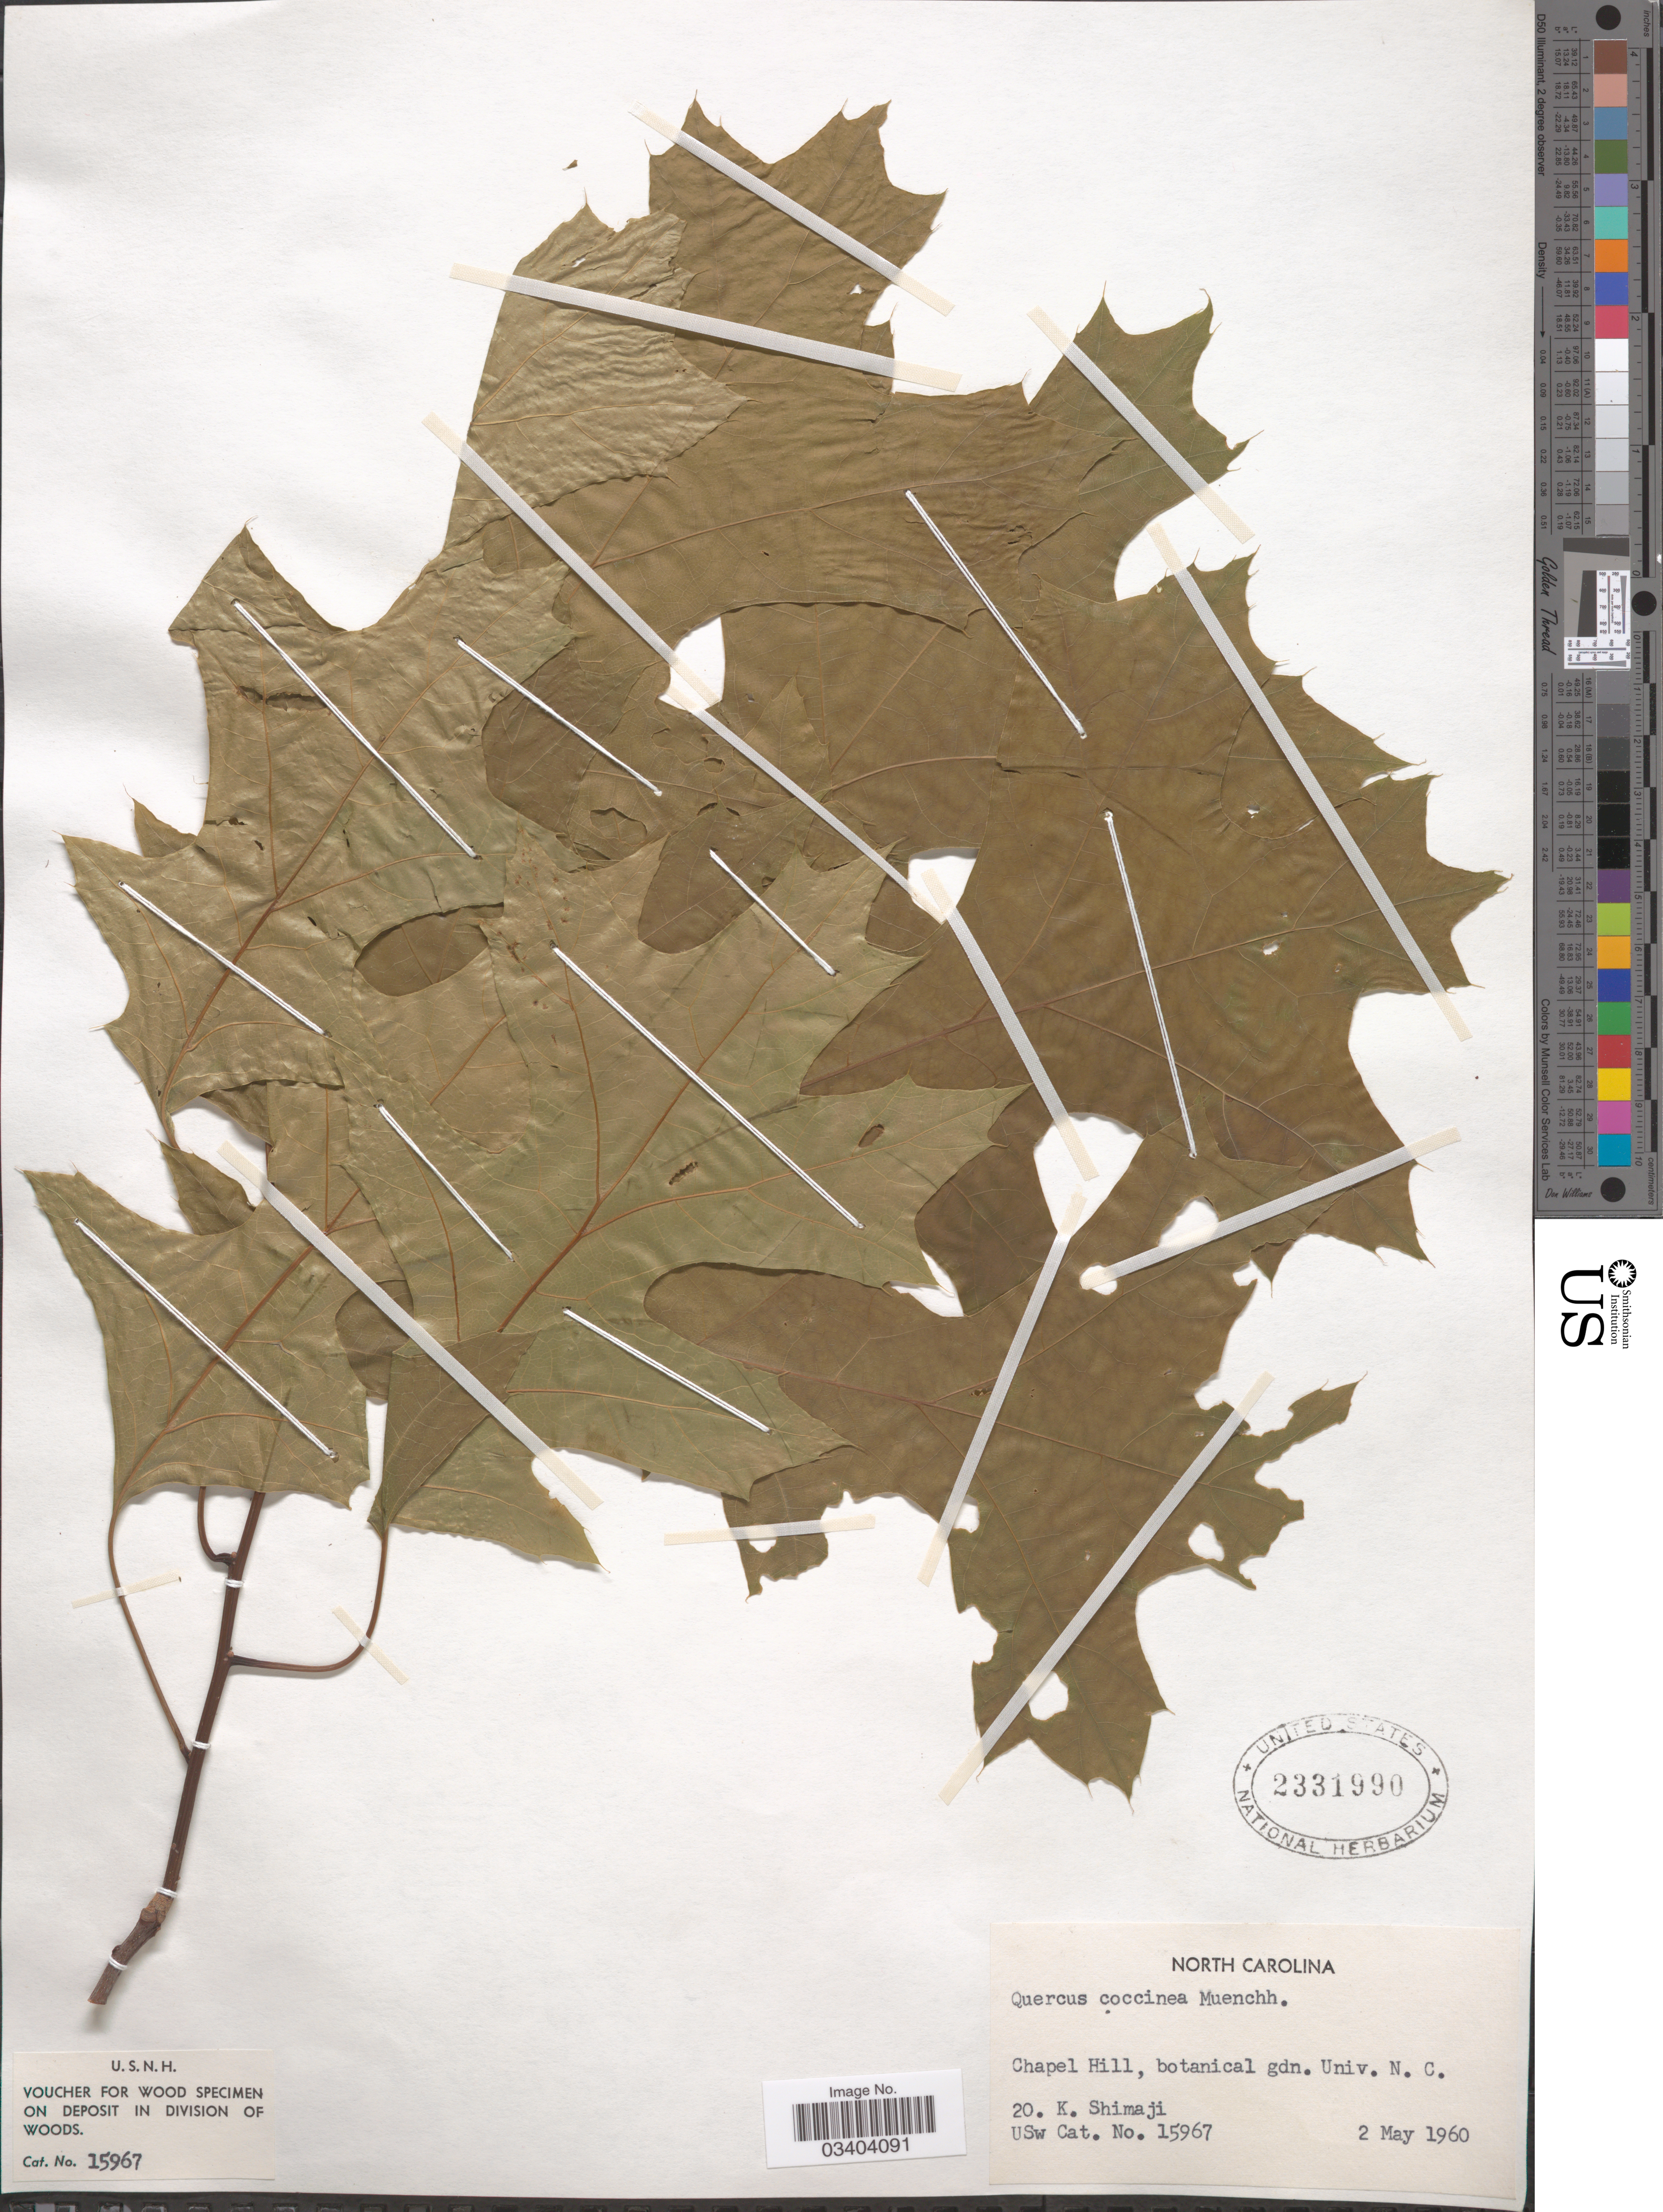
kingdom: Plantae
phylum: Tracheophyta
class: Magnoliopsida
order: Fagales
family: Fagaceae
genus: Quercus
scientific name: Quercus coccinea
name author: Münchh.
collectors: K. Shimaji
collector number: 20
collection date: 1960-05-02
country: United States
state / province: North Carolina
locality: Chapel Hill, botanical gdn. Univ. N. C.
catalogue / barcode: US 2331990